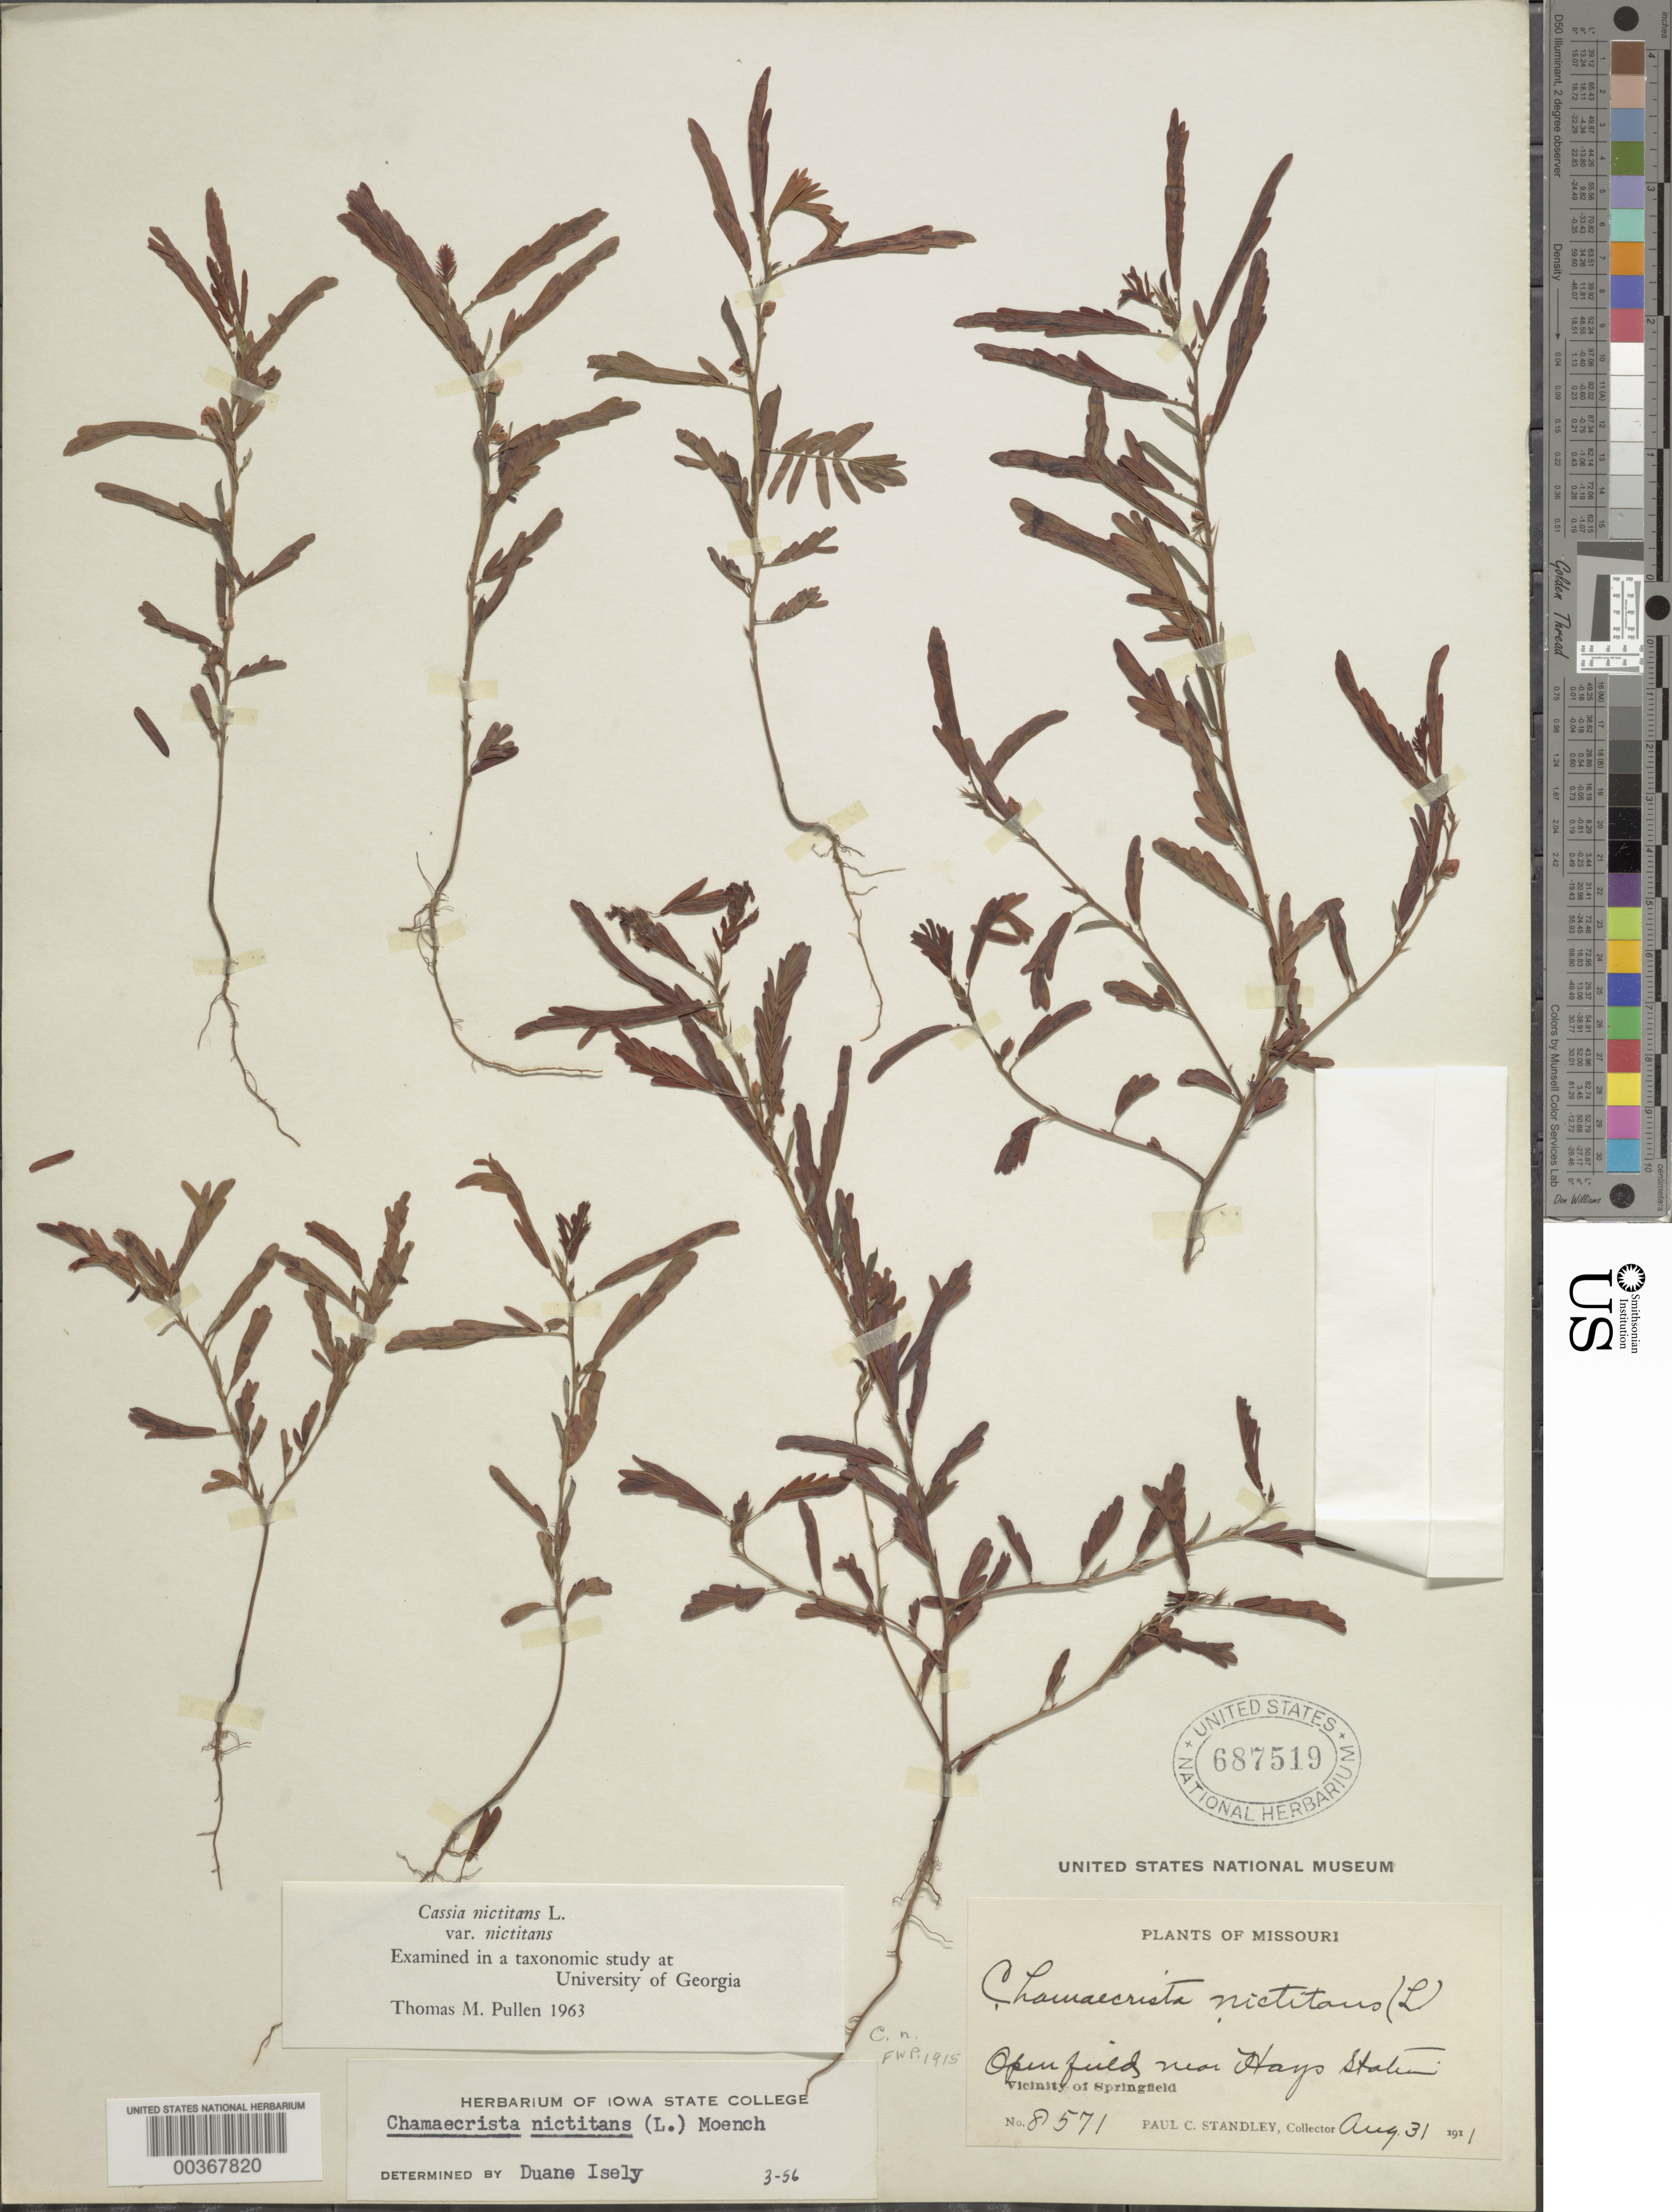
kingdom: Plantae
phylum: Tracheophyta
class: Magnoliopsida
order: Fabales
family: Fabaceae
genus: Chamaecrista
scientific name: Chamaecrista nictitans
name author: (L.) Moench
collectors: P. C. Standley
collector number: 8571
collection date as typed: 31 Aug 1911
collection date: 1911-08-31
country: United States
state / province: Missouri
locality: Vicinity of springfield; near hays station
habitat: Open field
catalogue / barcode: US 687519